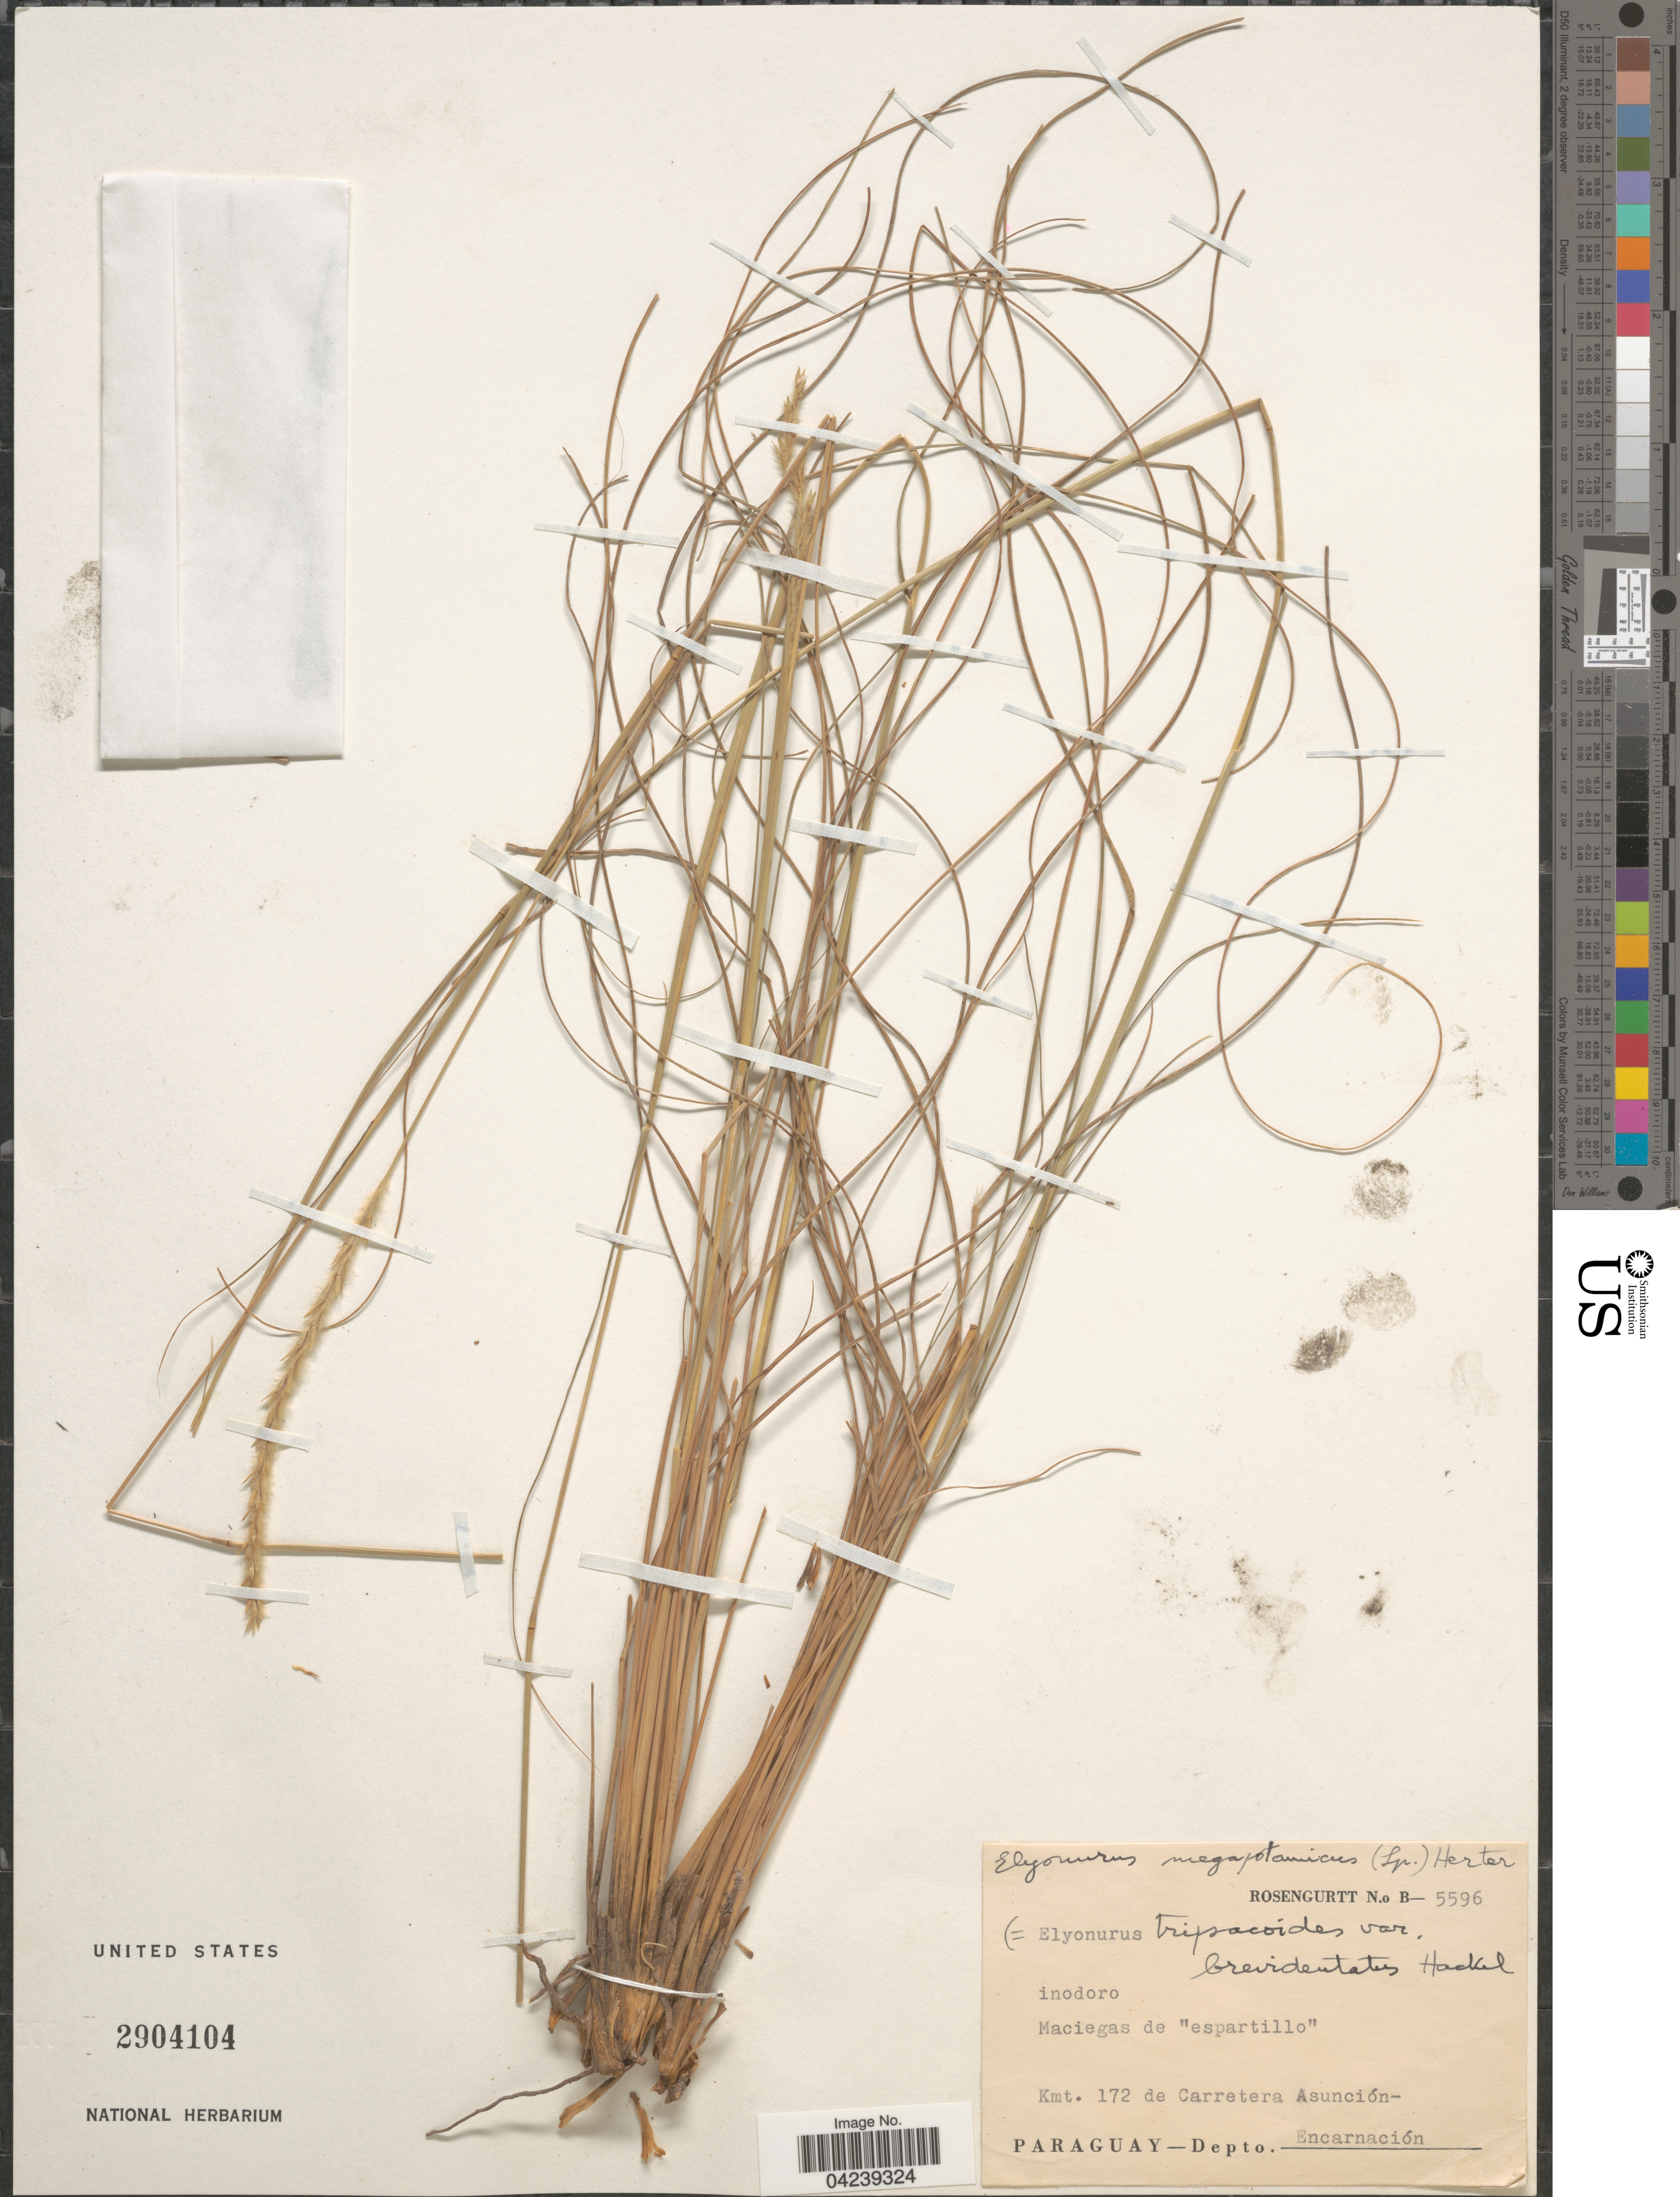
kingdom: Plantae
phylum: Tracheophyta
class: Liliopsida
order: Poales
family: Poaceae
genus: Elionurus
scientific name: Elionurus tripsacoides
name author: Humb. & Bonpl. ex Willd.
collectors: Rosengurtt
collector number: B-5596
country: Paraguay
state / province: Asuncion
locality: Maciegas de "espartillo". Kmt. 172 de Carretera Asunción-Depto. Encarnación.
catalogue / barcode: US 2904104